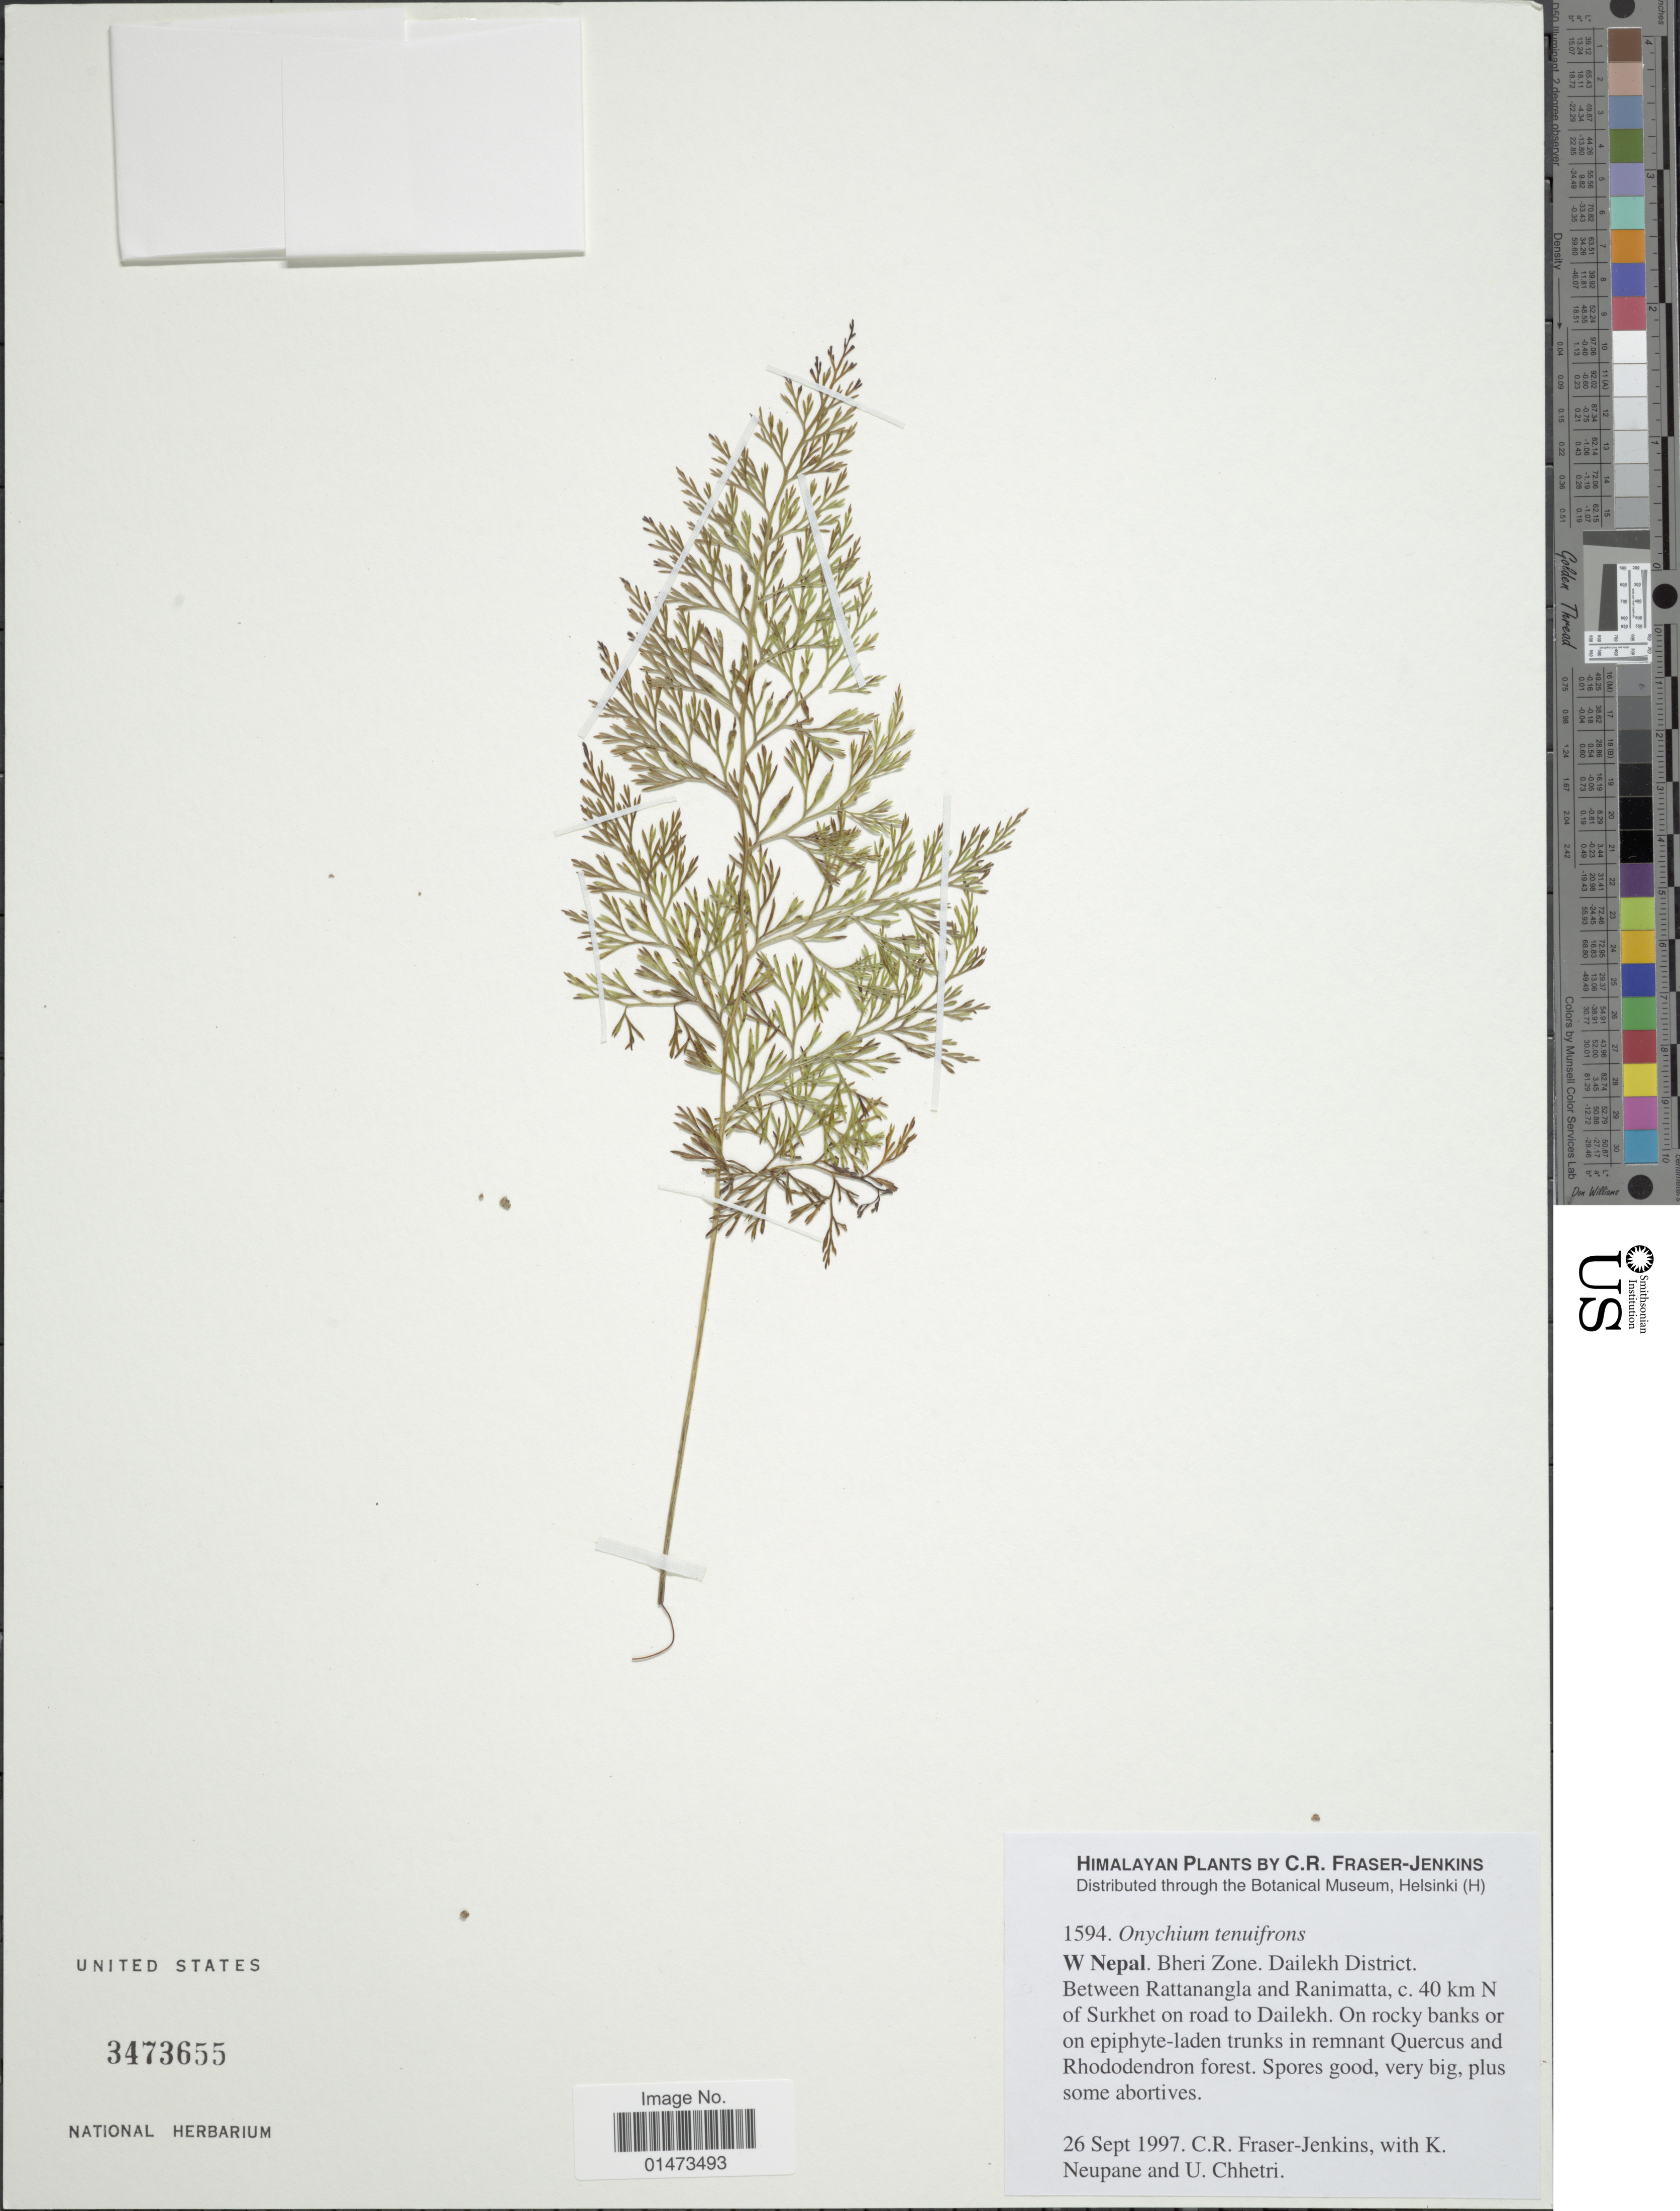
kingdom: Plantae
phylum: Tracheophyta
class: Polypodiopsida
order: Polypodiales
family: Pteridaceae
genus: Onychium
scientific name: Onychium tenuifrons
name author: Ching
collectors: C. R. Fraser-Jenkins, K. Neupane & U. Chhetri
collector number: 1594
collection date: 1997-09-26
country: Nepal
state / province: Bheri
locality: W Nepal, Dailekh District, between Rattanangla and Ranimatta, c. 40 km N of Surkheton road to Dailekh. Himalaya.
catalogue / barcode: US 3473655